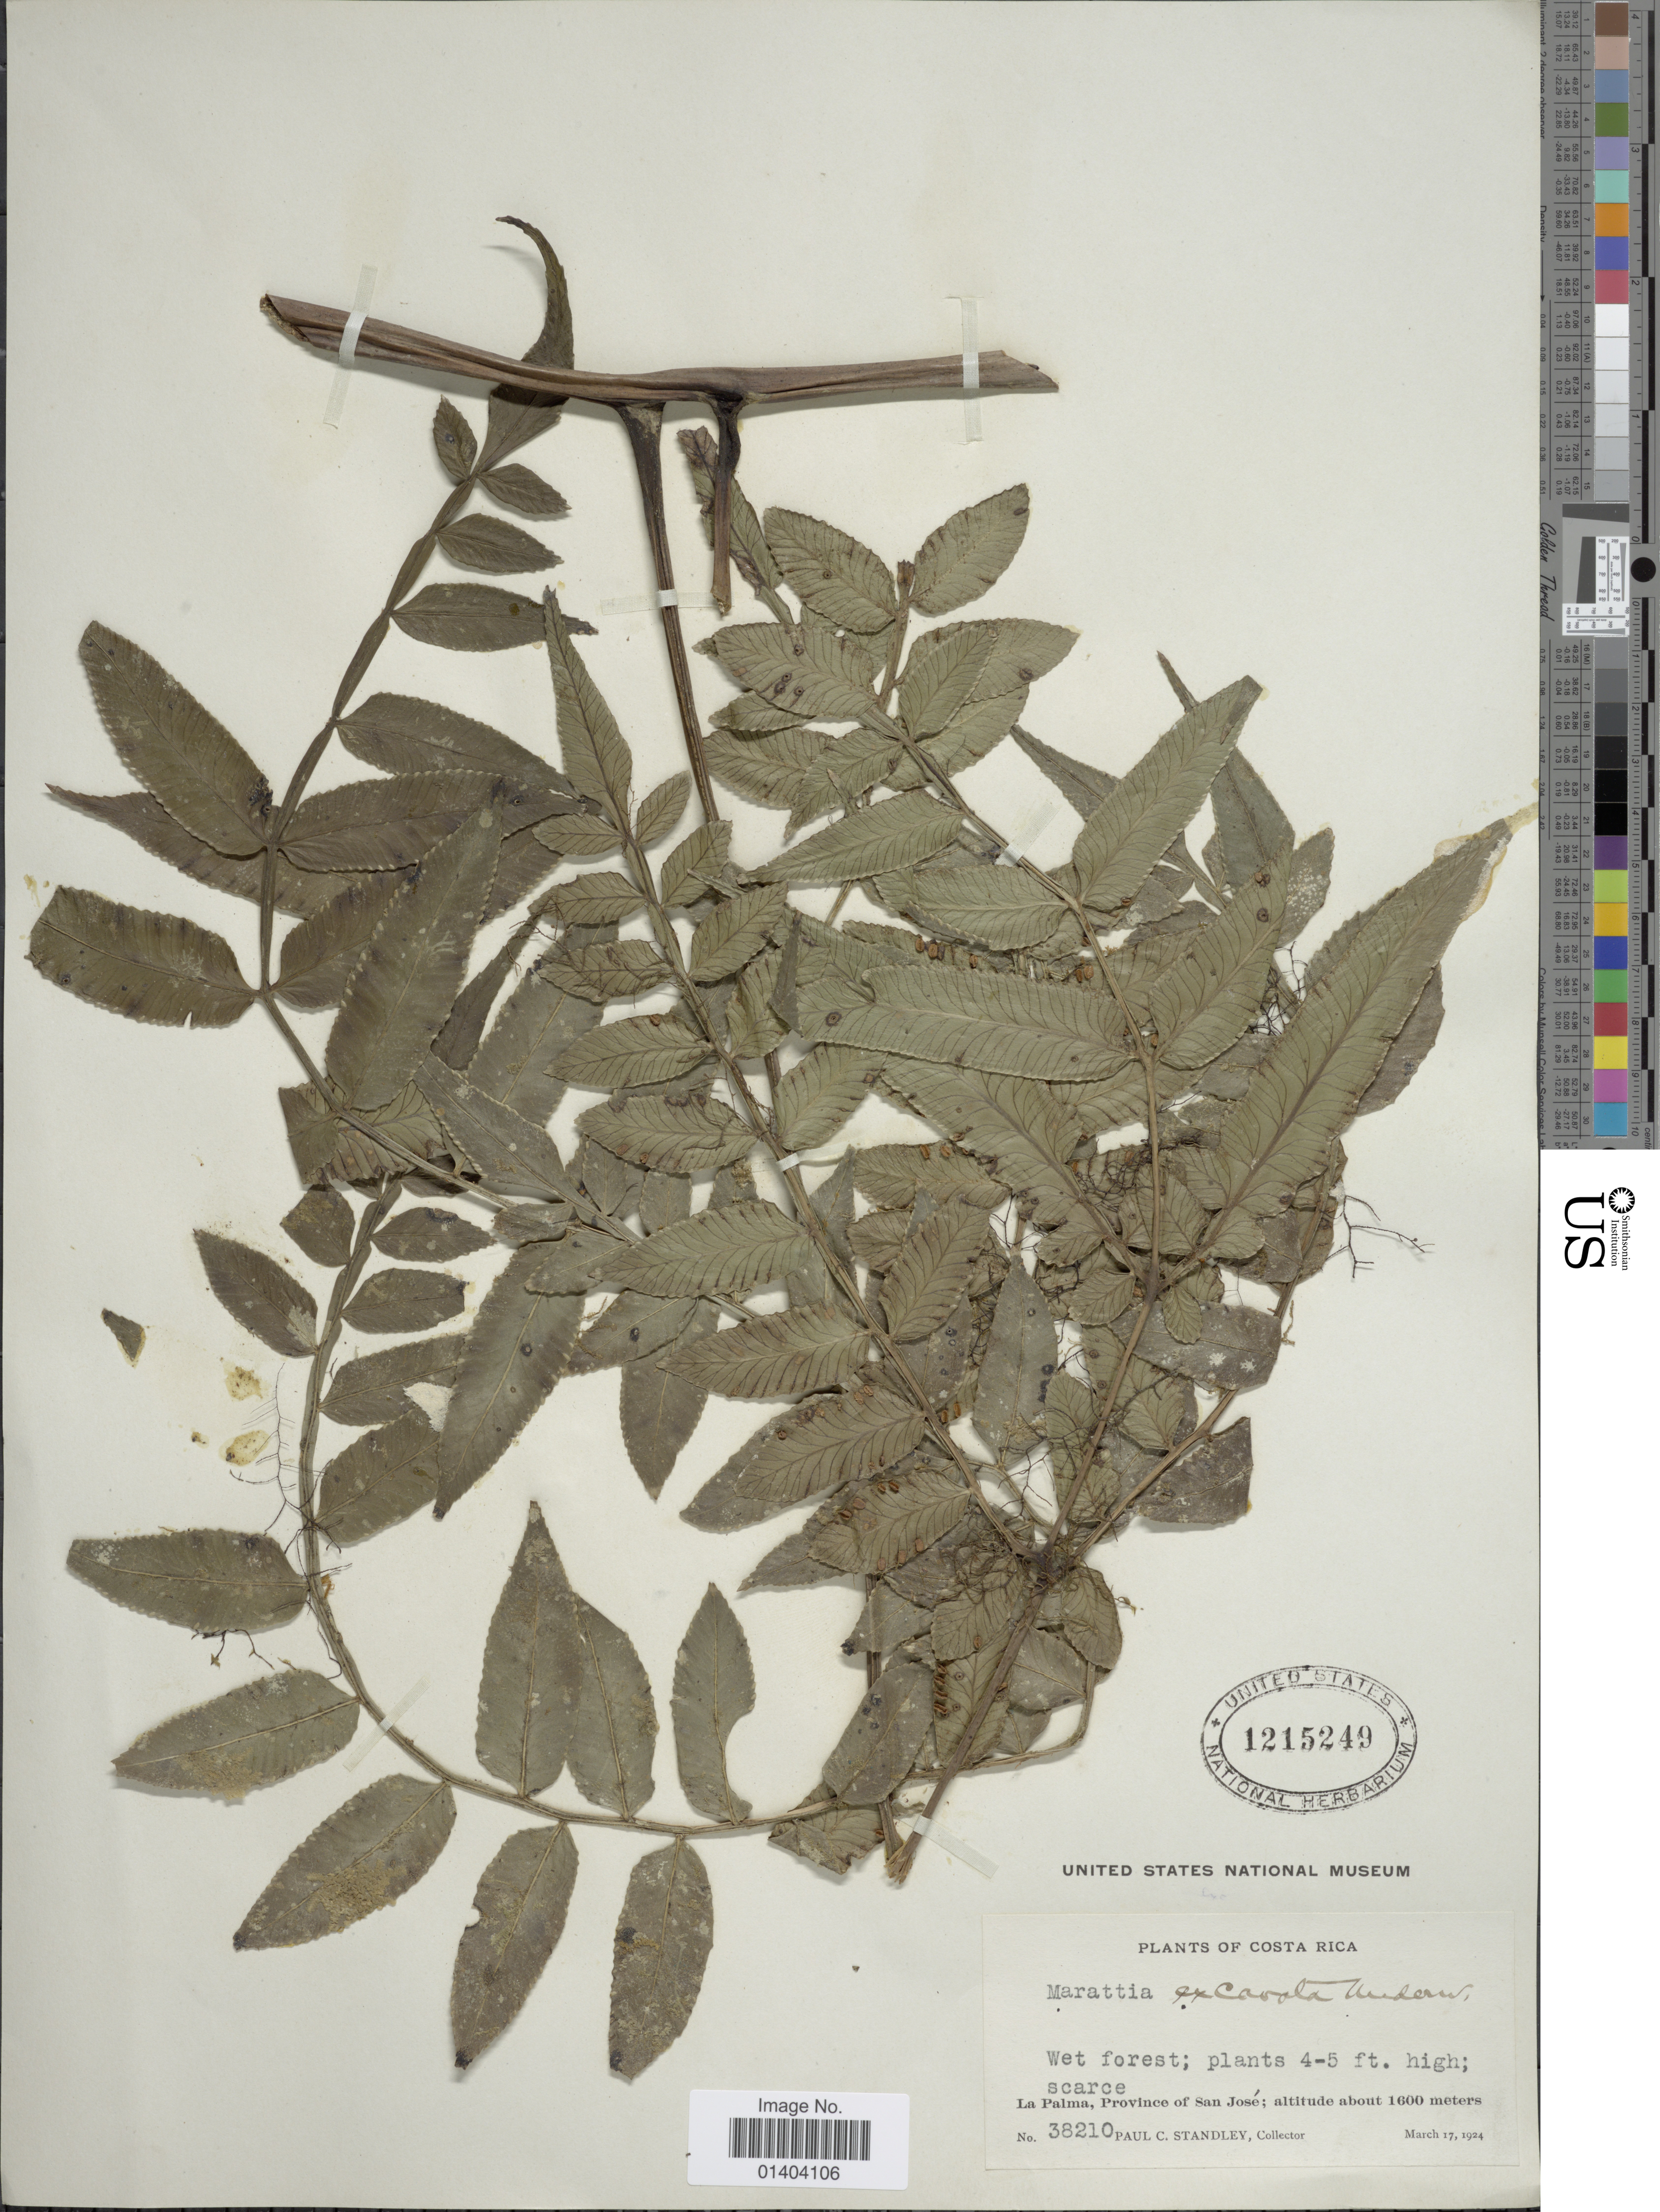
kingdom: Plantae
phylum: Tracheophyta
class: Polypodiopsida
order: Marattiales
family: Marattiaceae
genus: Marattia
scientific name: Marattia interposita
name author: Christ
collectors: P. C. Standley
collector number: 38210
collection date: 1924-03-17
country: Spain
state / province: Canarias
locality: Province of San jose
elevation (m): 1600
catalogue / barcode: US 1215249